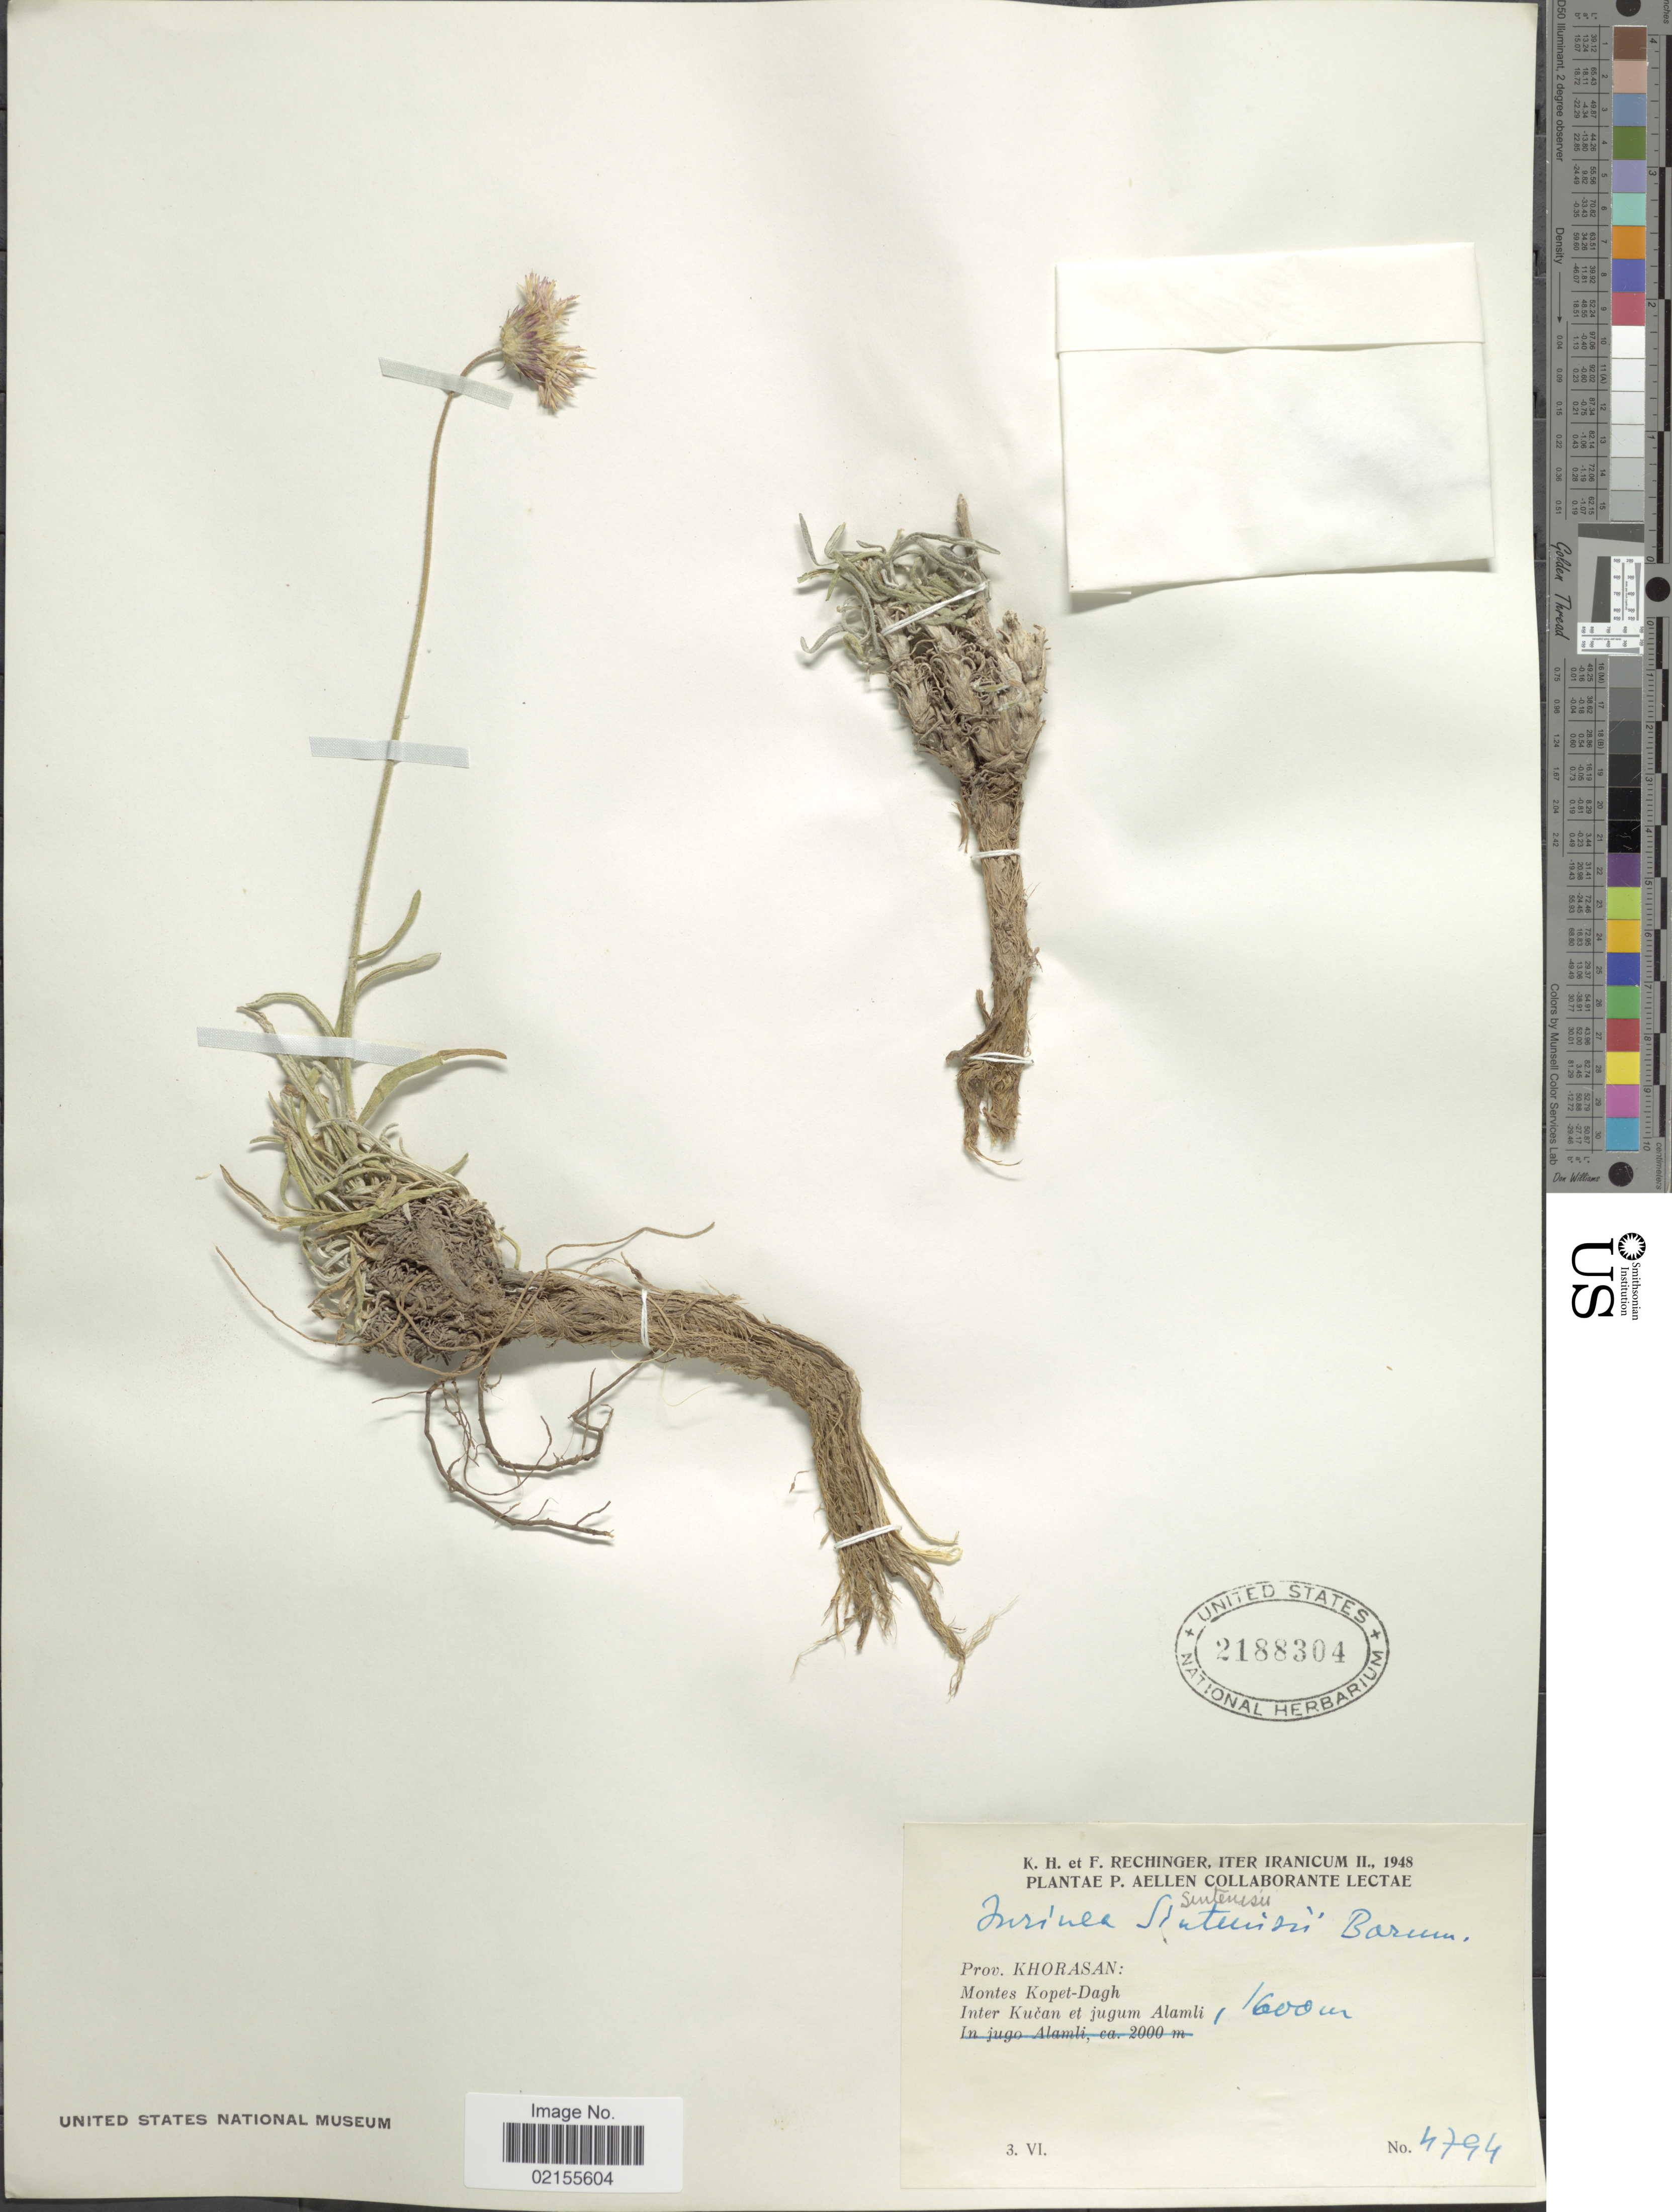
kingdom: Plantae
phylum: Tracheophyta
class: Magnoliopsida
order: Asterales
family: Asteraceae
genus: Jurinea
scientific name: Jurinea sintenisii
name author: Bornm.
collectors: K. H. Rechinger & F. Rechinger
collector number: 4794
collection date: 1948-06-03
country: Iran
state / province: Khorasan [obsolete]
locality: Montes Kopet-Dagh, Inter Kucan et jugum Alamli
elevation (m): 1600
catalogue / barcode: US 2188304